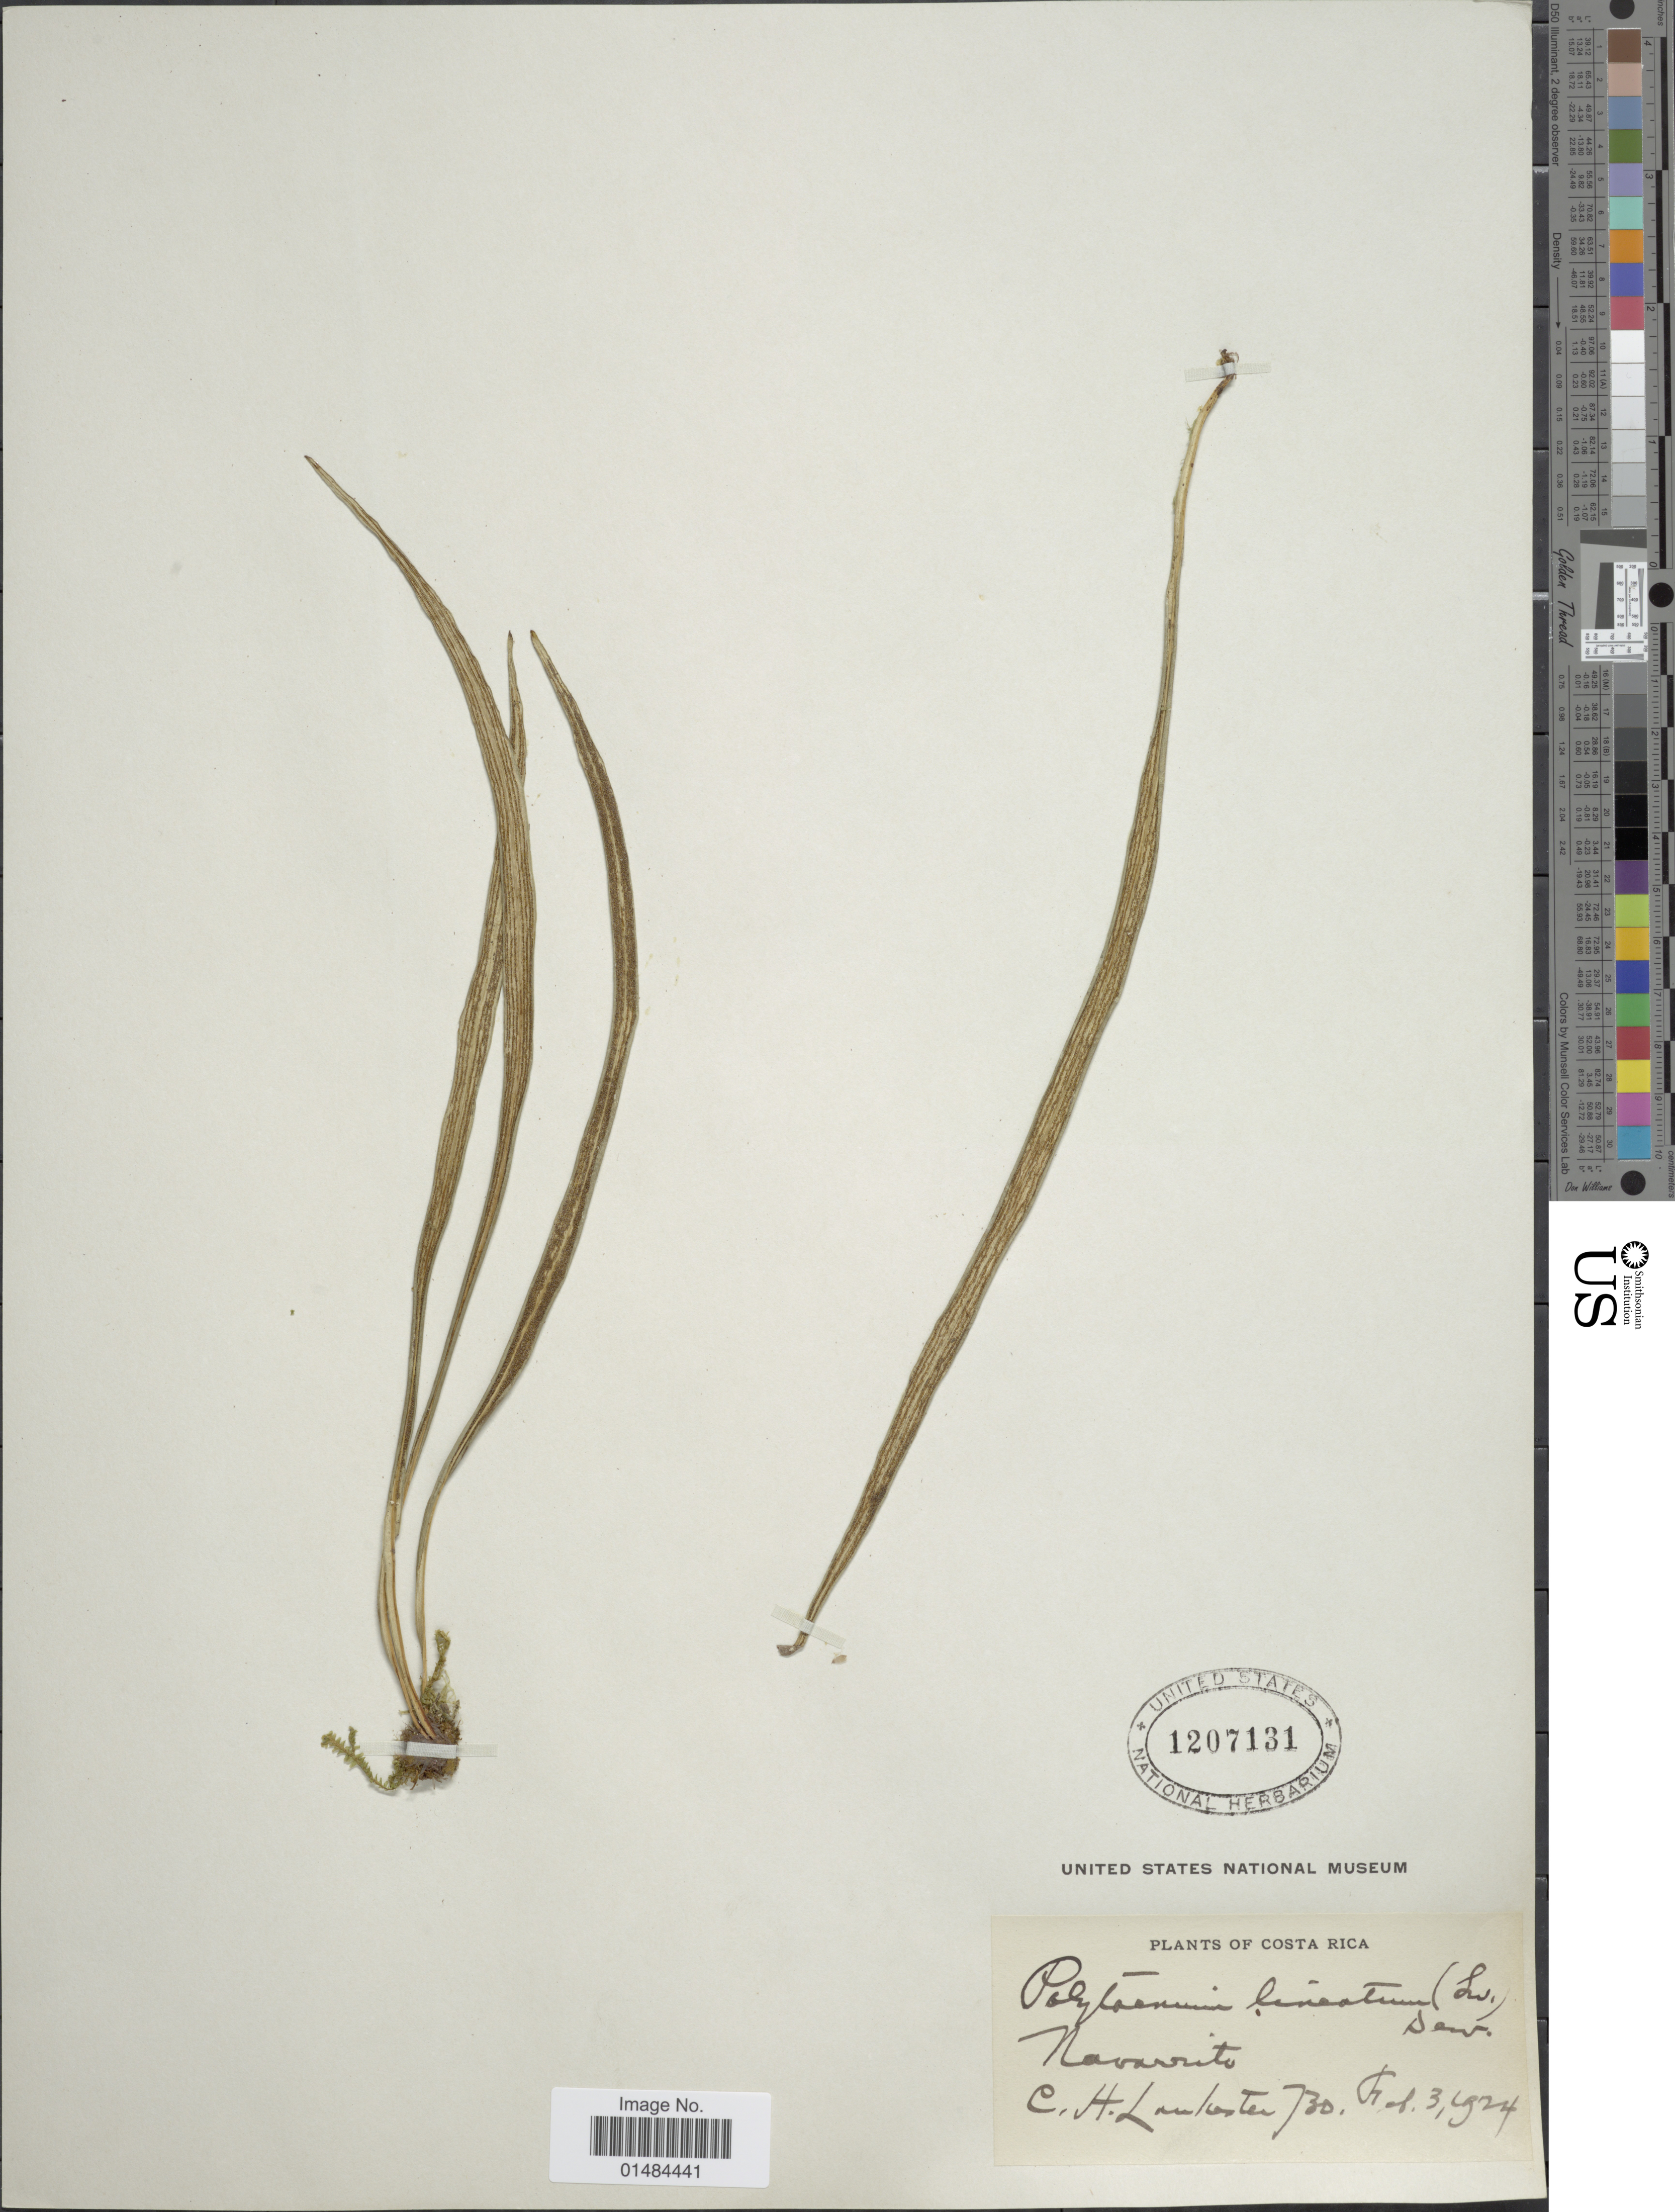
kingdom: Plantae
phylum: Tracheophyta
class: Polypodiopsida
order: Polypodiales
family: Pteridaceae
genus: Polytaenium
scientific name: Polytaenium lineatum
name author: (Sw.) J. Sm.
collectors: C. H. Lankester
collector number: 730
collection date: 1924-02-03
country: Costa Rica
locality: Costa Rica, Navarrito.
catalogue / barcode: US 1207131